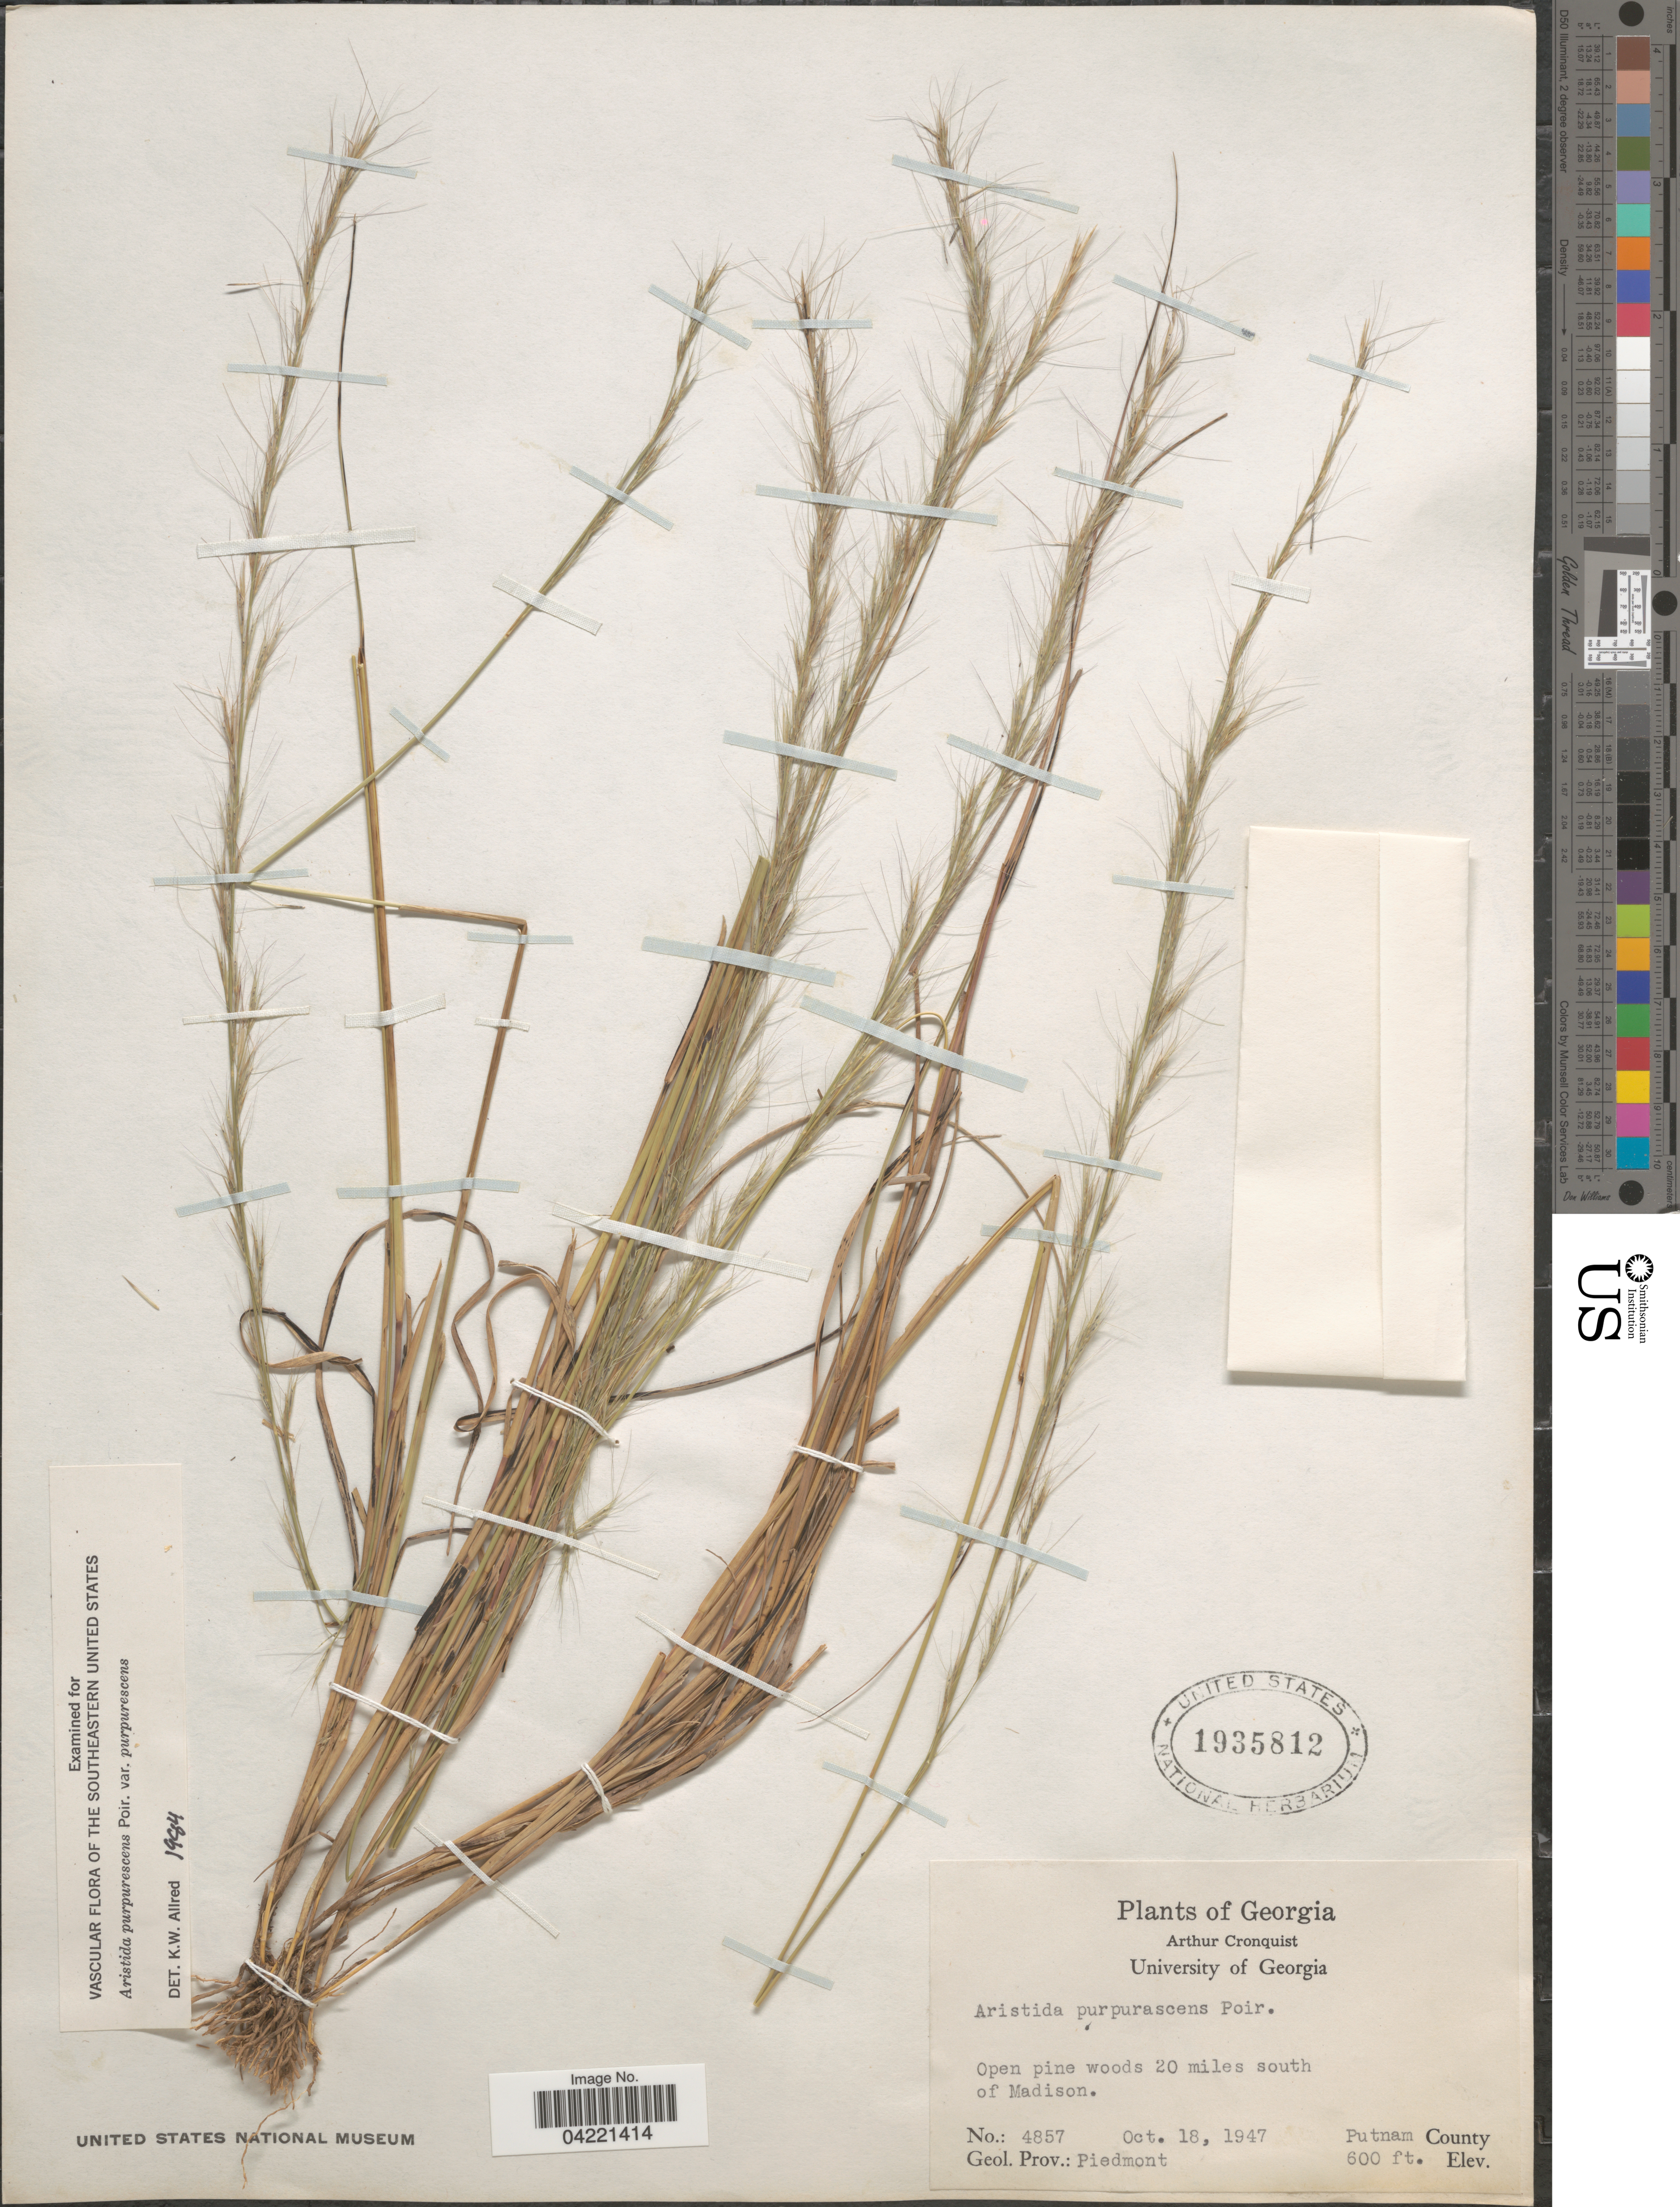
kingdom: Plantae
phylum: Tracheophyta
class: Liliopsida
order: Poales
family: Poaceae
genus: Aristida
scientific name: Aristida purpurascens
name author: Poir.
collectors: A. J. Cronquist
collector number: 4857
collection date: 1947-10-18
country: United States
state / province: Georgia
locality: Open pine woods 20 miles south of Madison. Putnam County. Geol. Prov.: Piedmont.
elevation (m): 183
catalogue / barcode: US 1935812